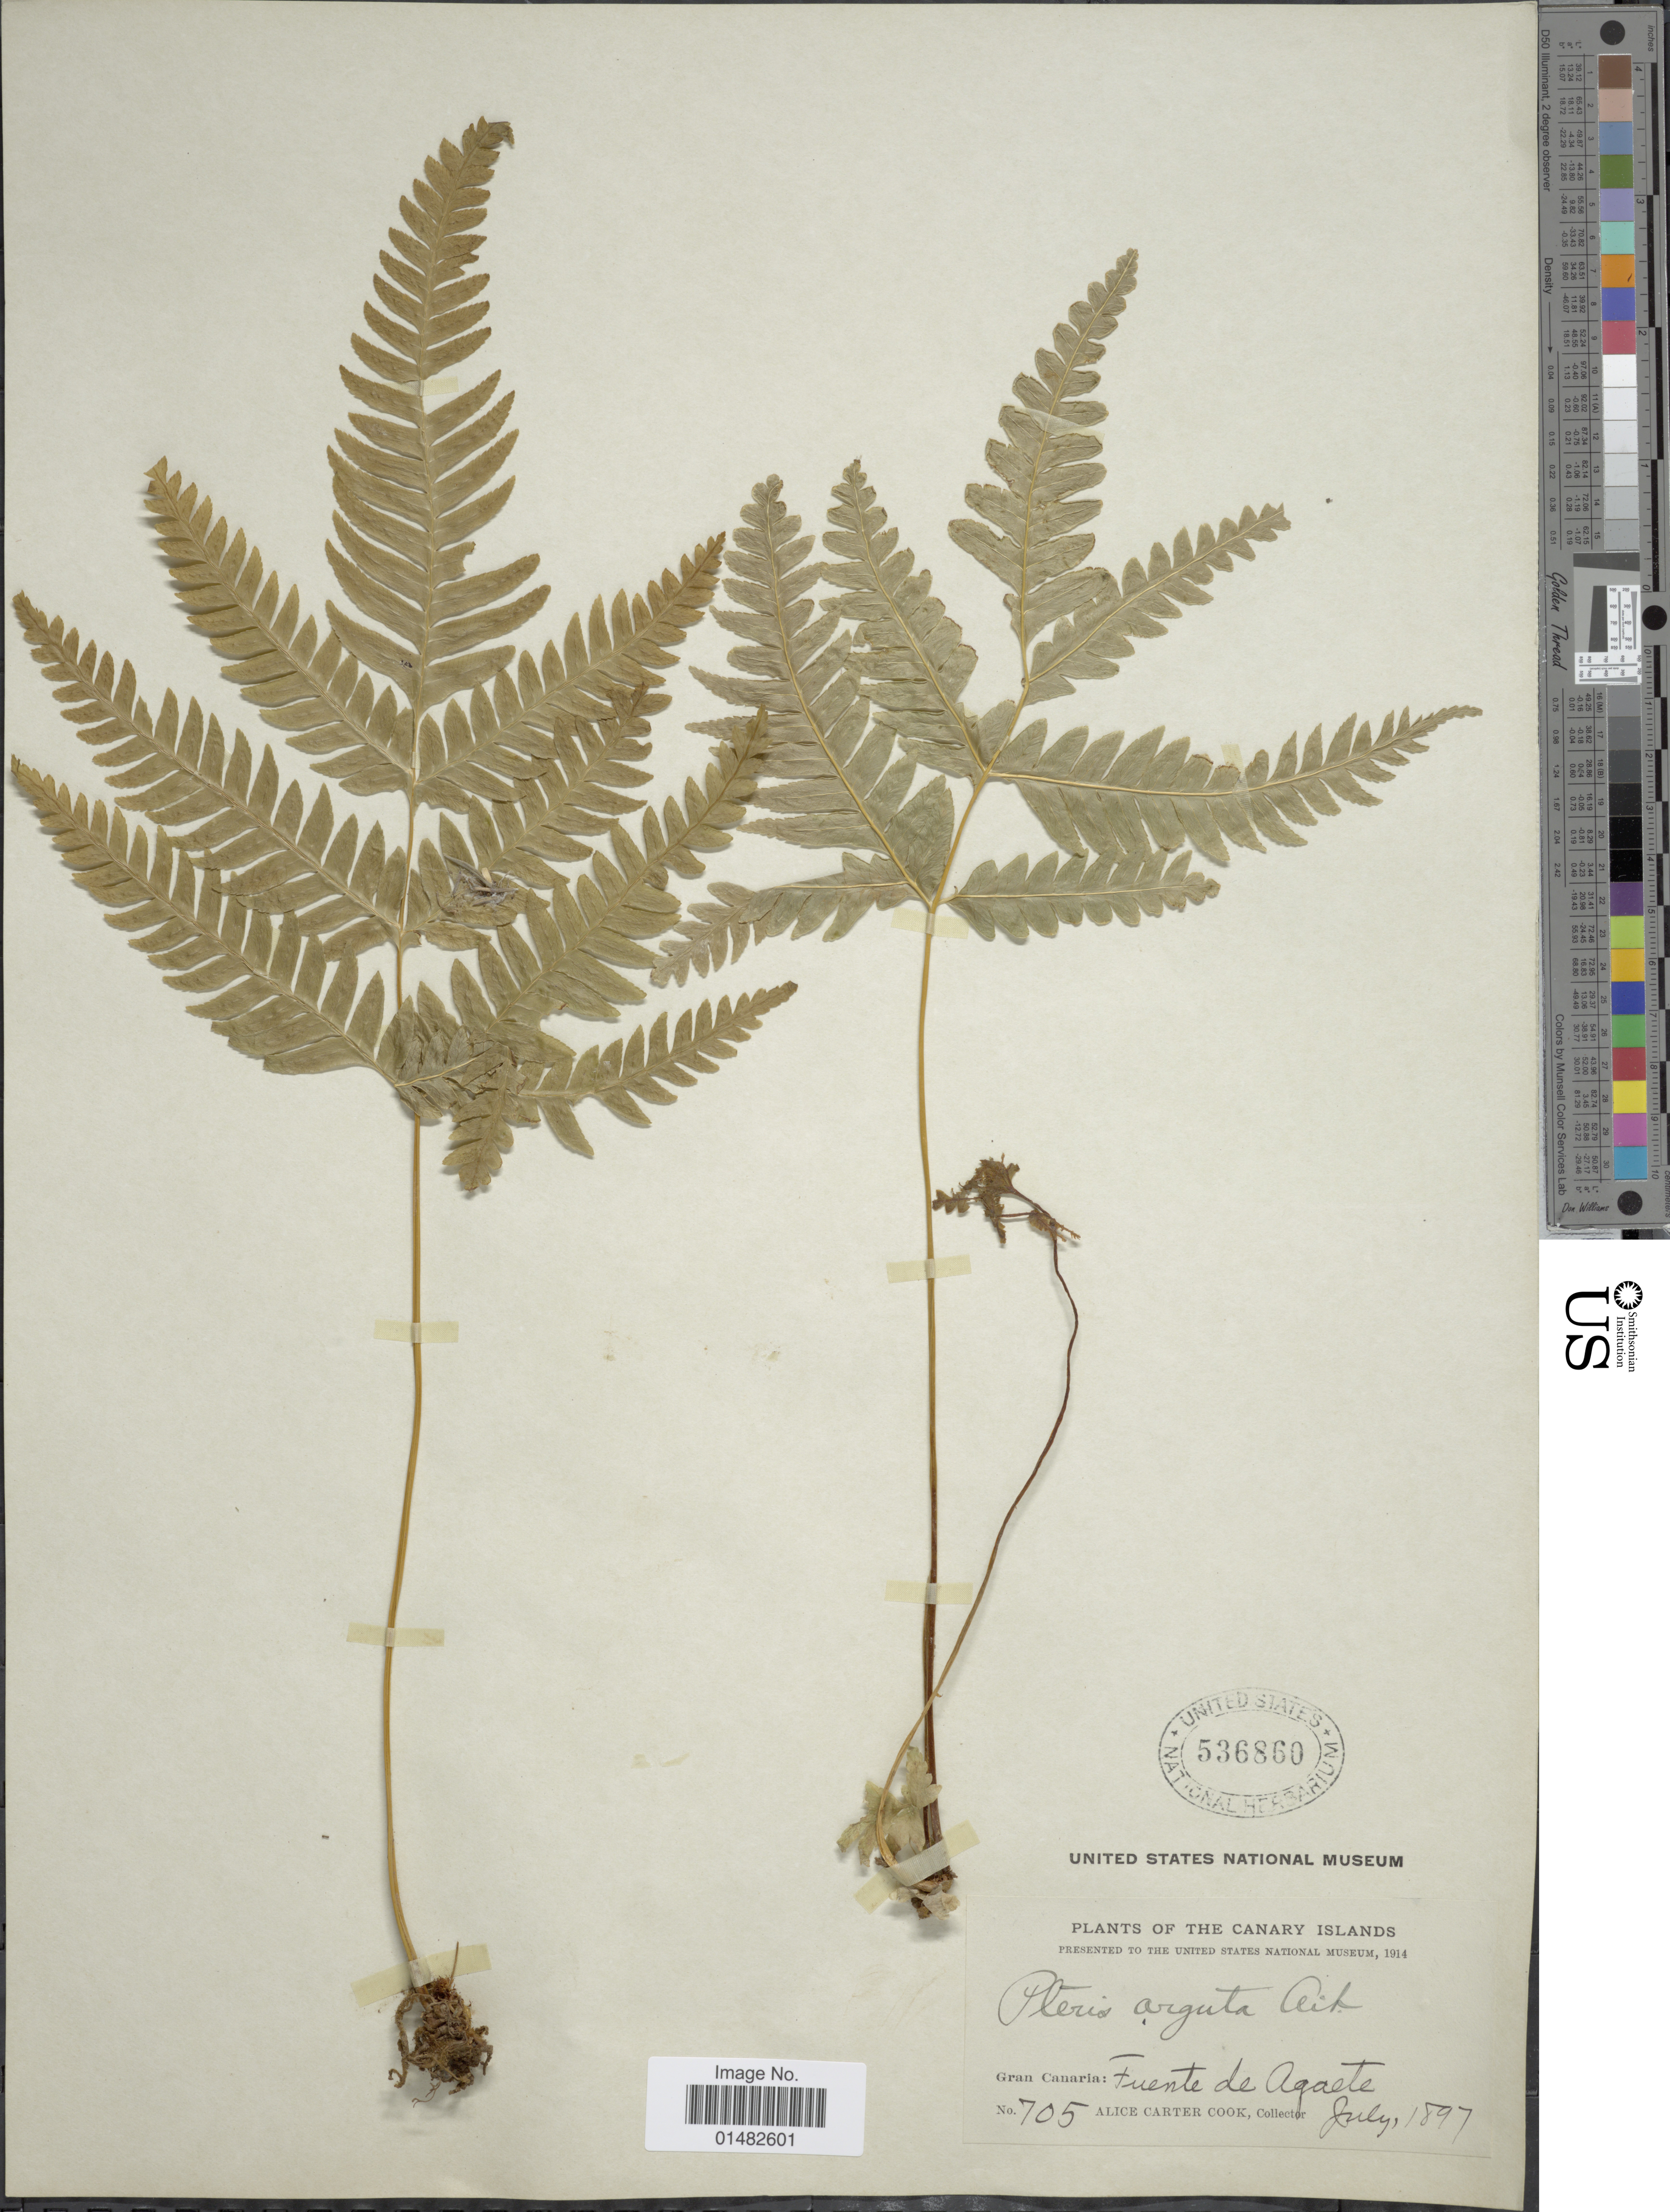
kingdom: Plantae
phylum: Tracheophyta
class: Polypodiopsida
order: Polypodiales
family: Pteridaceae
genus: Pteris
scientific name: Pteris arguta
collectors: Alice C. Cook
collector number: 705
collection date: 1897-07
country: Spain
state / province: Canarias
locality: The Canary Islands: Gran Canaria : Fuente de Agaete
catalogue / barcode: US 536860